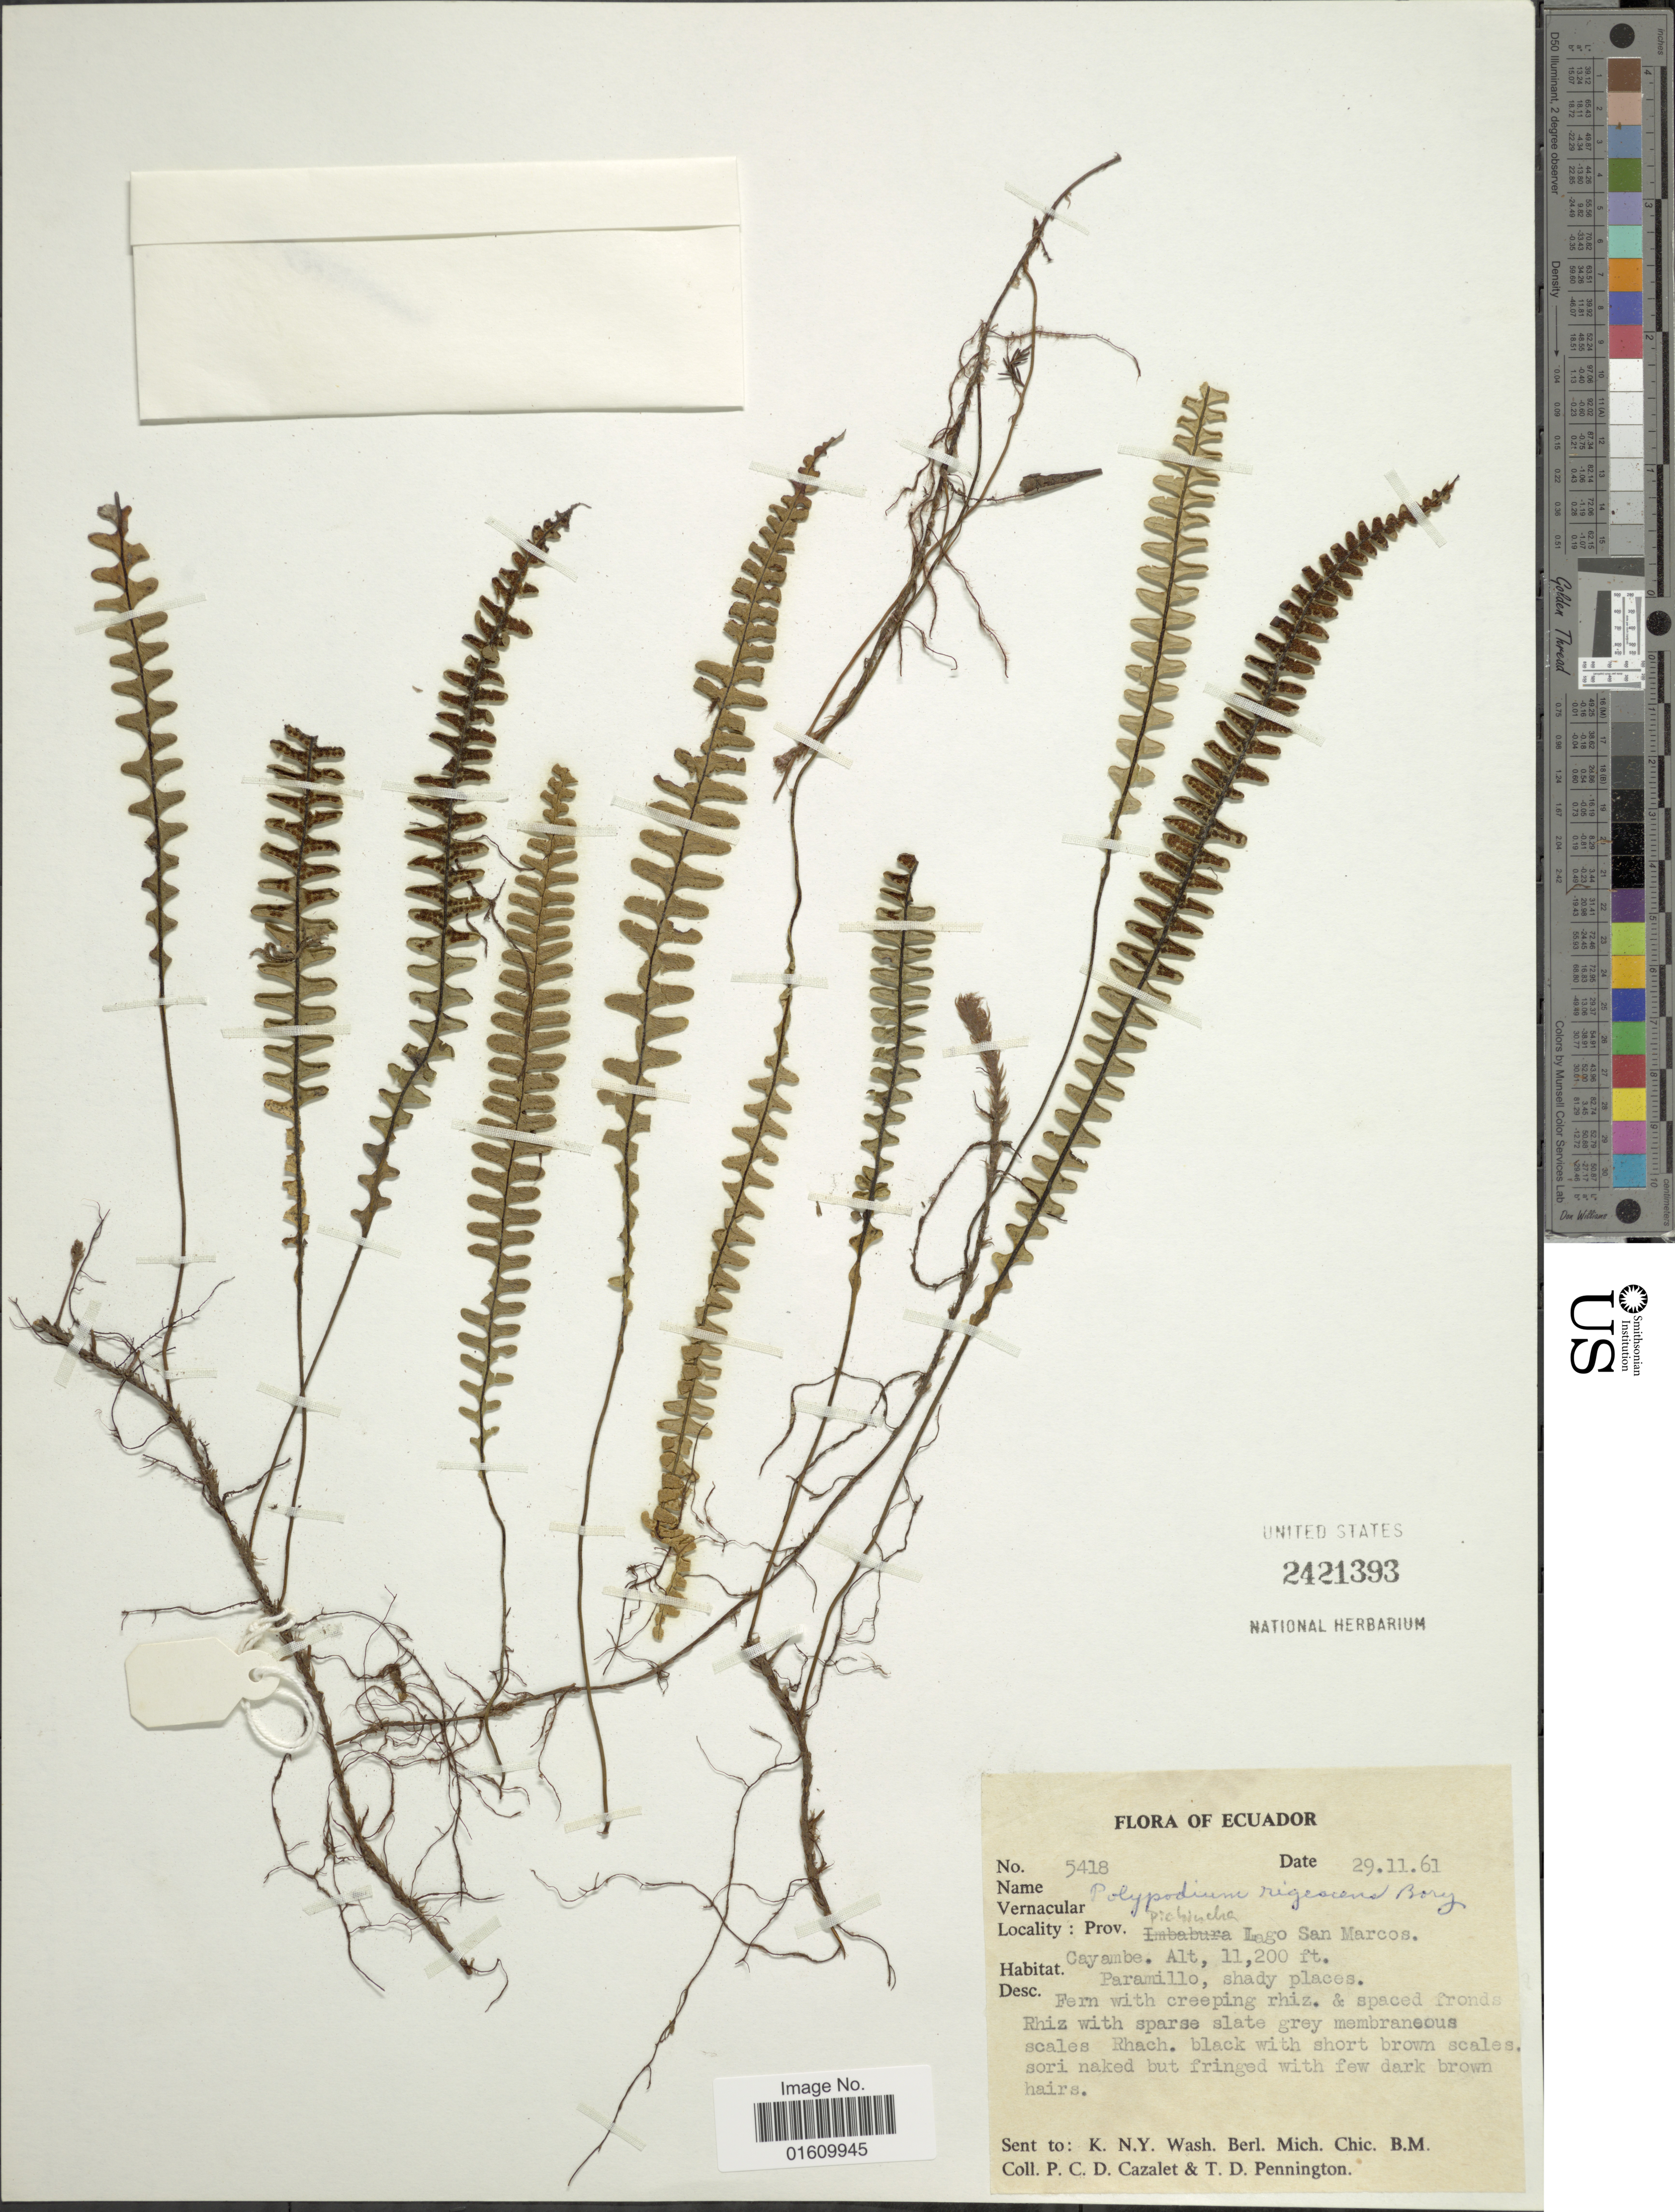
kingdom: Plantae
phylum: Tracheophyta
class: Polypodiopsida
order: Polypodiales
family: Polypodiaceae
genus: Melpomene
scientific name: Melpomene flabelliformis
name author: (Poir.) A.R. Sm. & R.C. Moran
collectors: P. C. D. Cazalet & T. D. Pennington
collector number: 5418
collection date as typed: Transcribed d/m/y: 29/11/61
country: Ecuador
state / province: Pichincha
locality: Prov. Pichincha Lago San Marcos, Cayambe.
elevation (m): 3414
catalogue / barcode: US 2421393